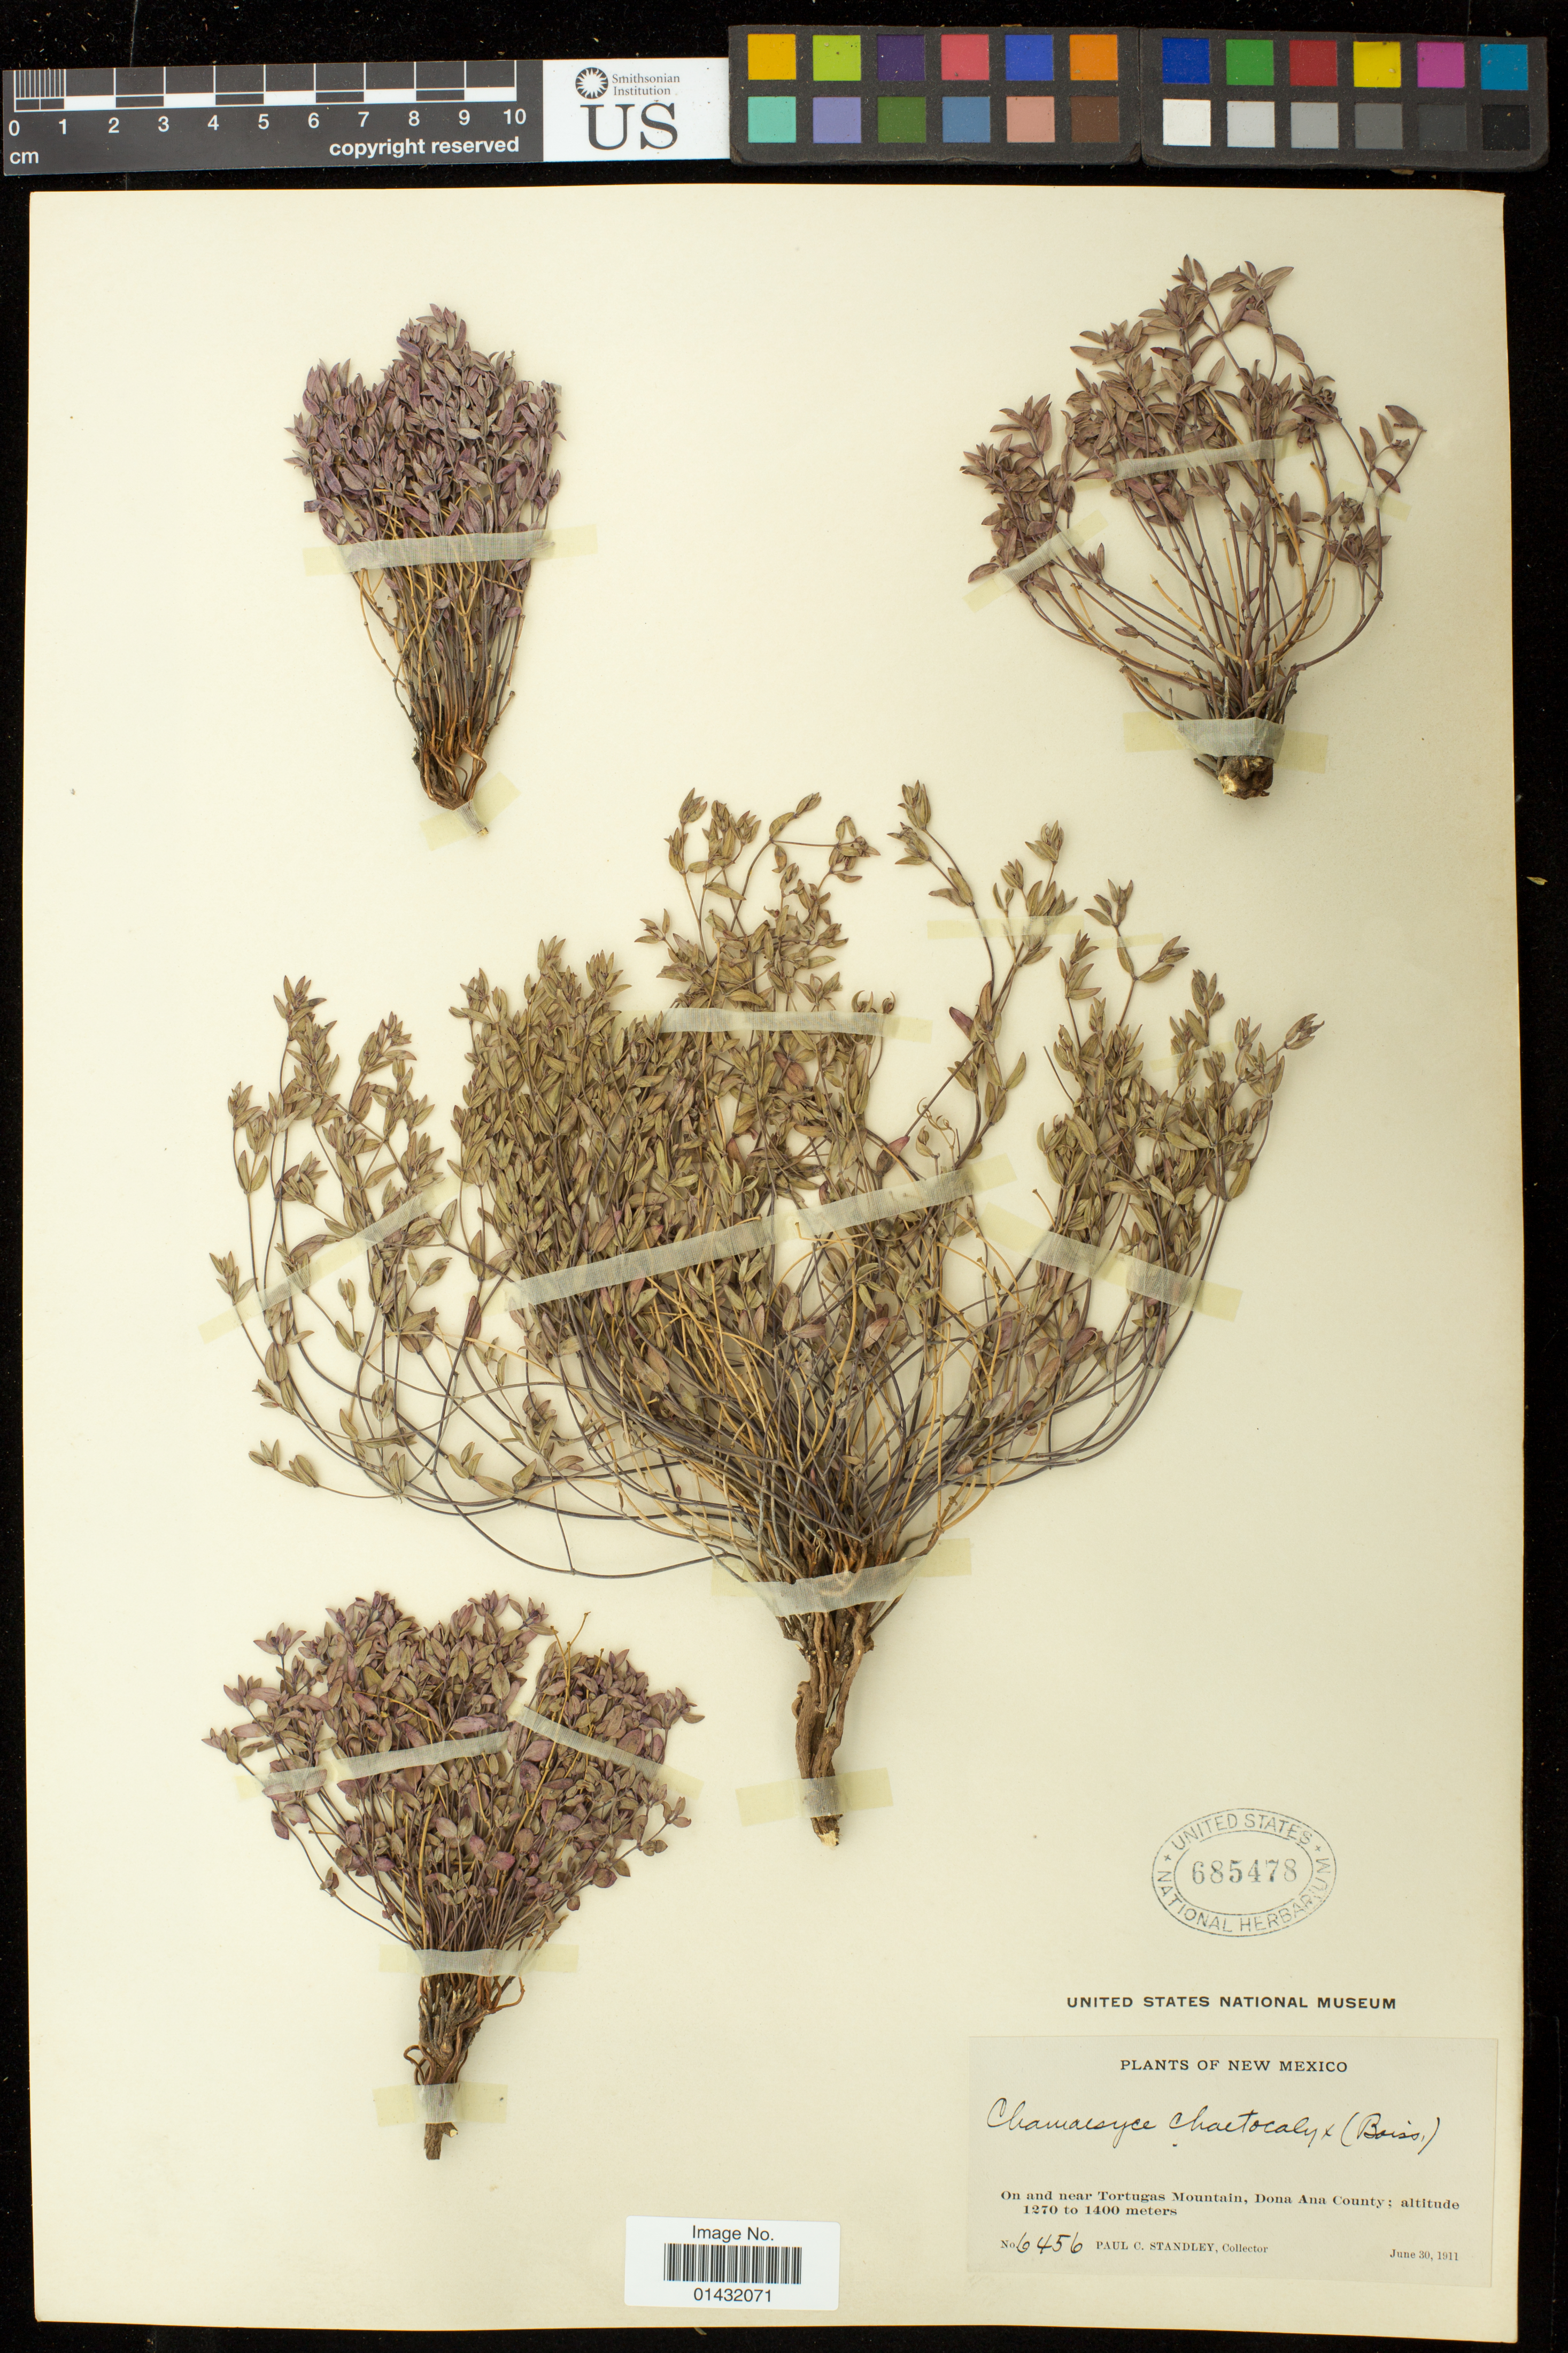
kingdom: Plantae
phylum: Tracheophyta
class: Magnoliopsida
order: Malpighiales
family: Euphorbiaceae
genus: Euphorbia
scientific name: Euphorbia chaetocalyx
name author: Tidestr.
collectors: P. C. Standley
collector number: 6456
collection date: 1911-06-30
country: United States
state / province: New Mexico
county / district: Doña Ana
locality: On and near Totugas Mountain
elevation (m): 1270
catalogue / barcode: US 685478